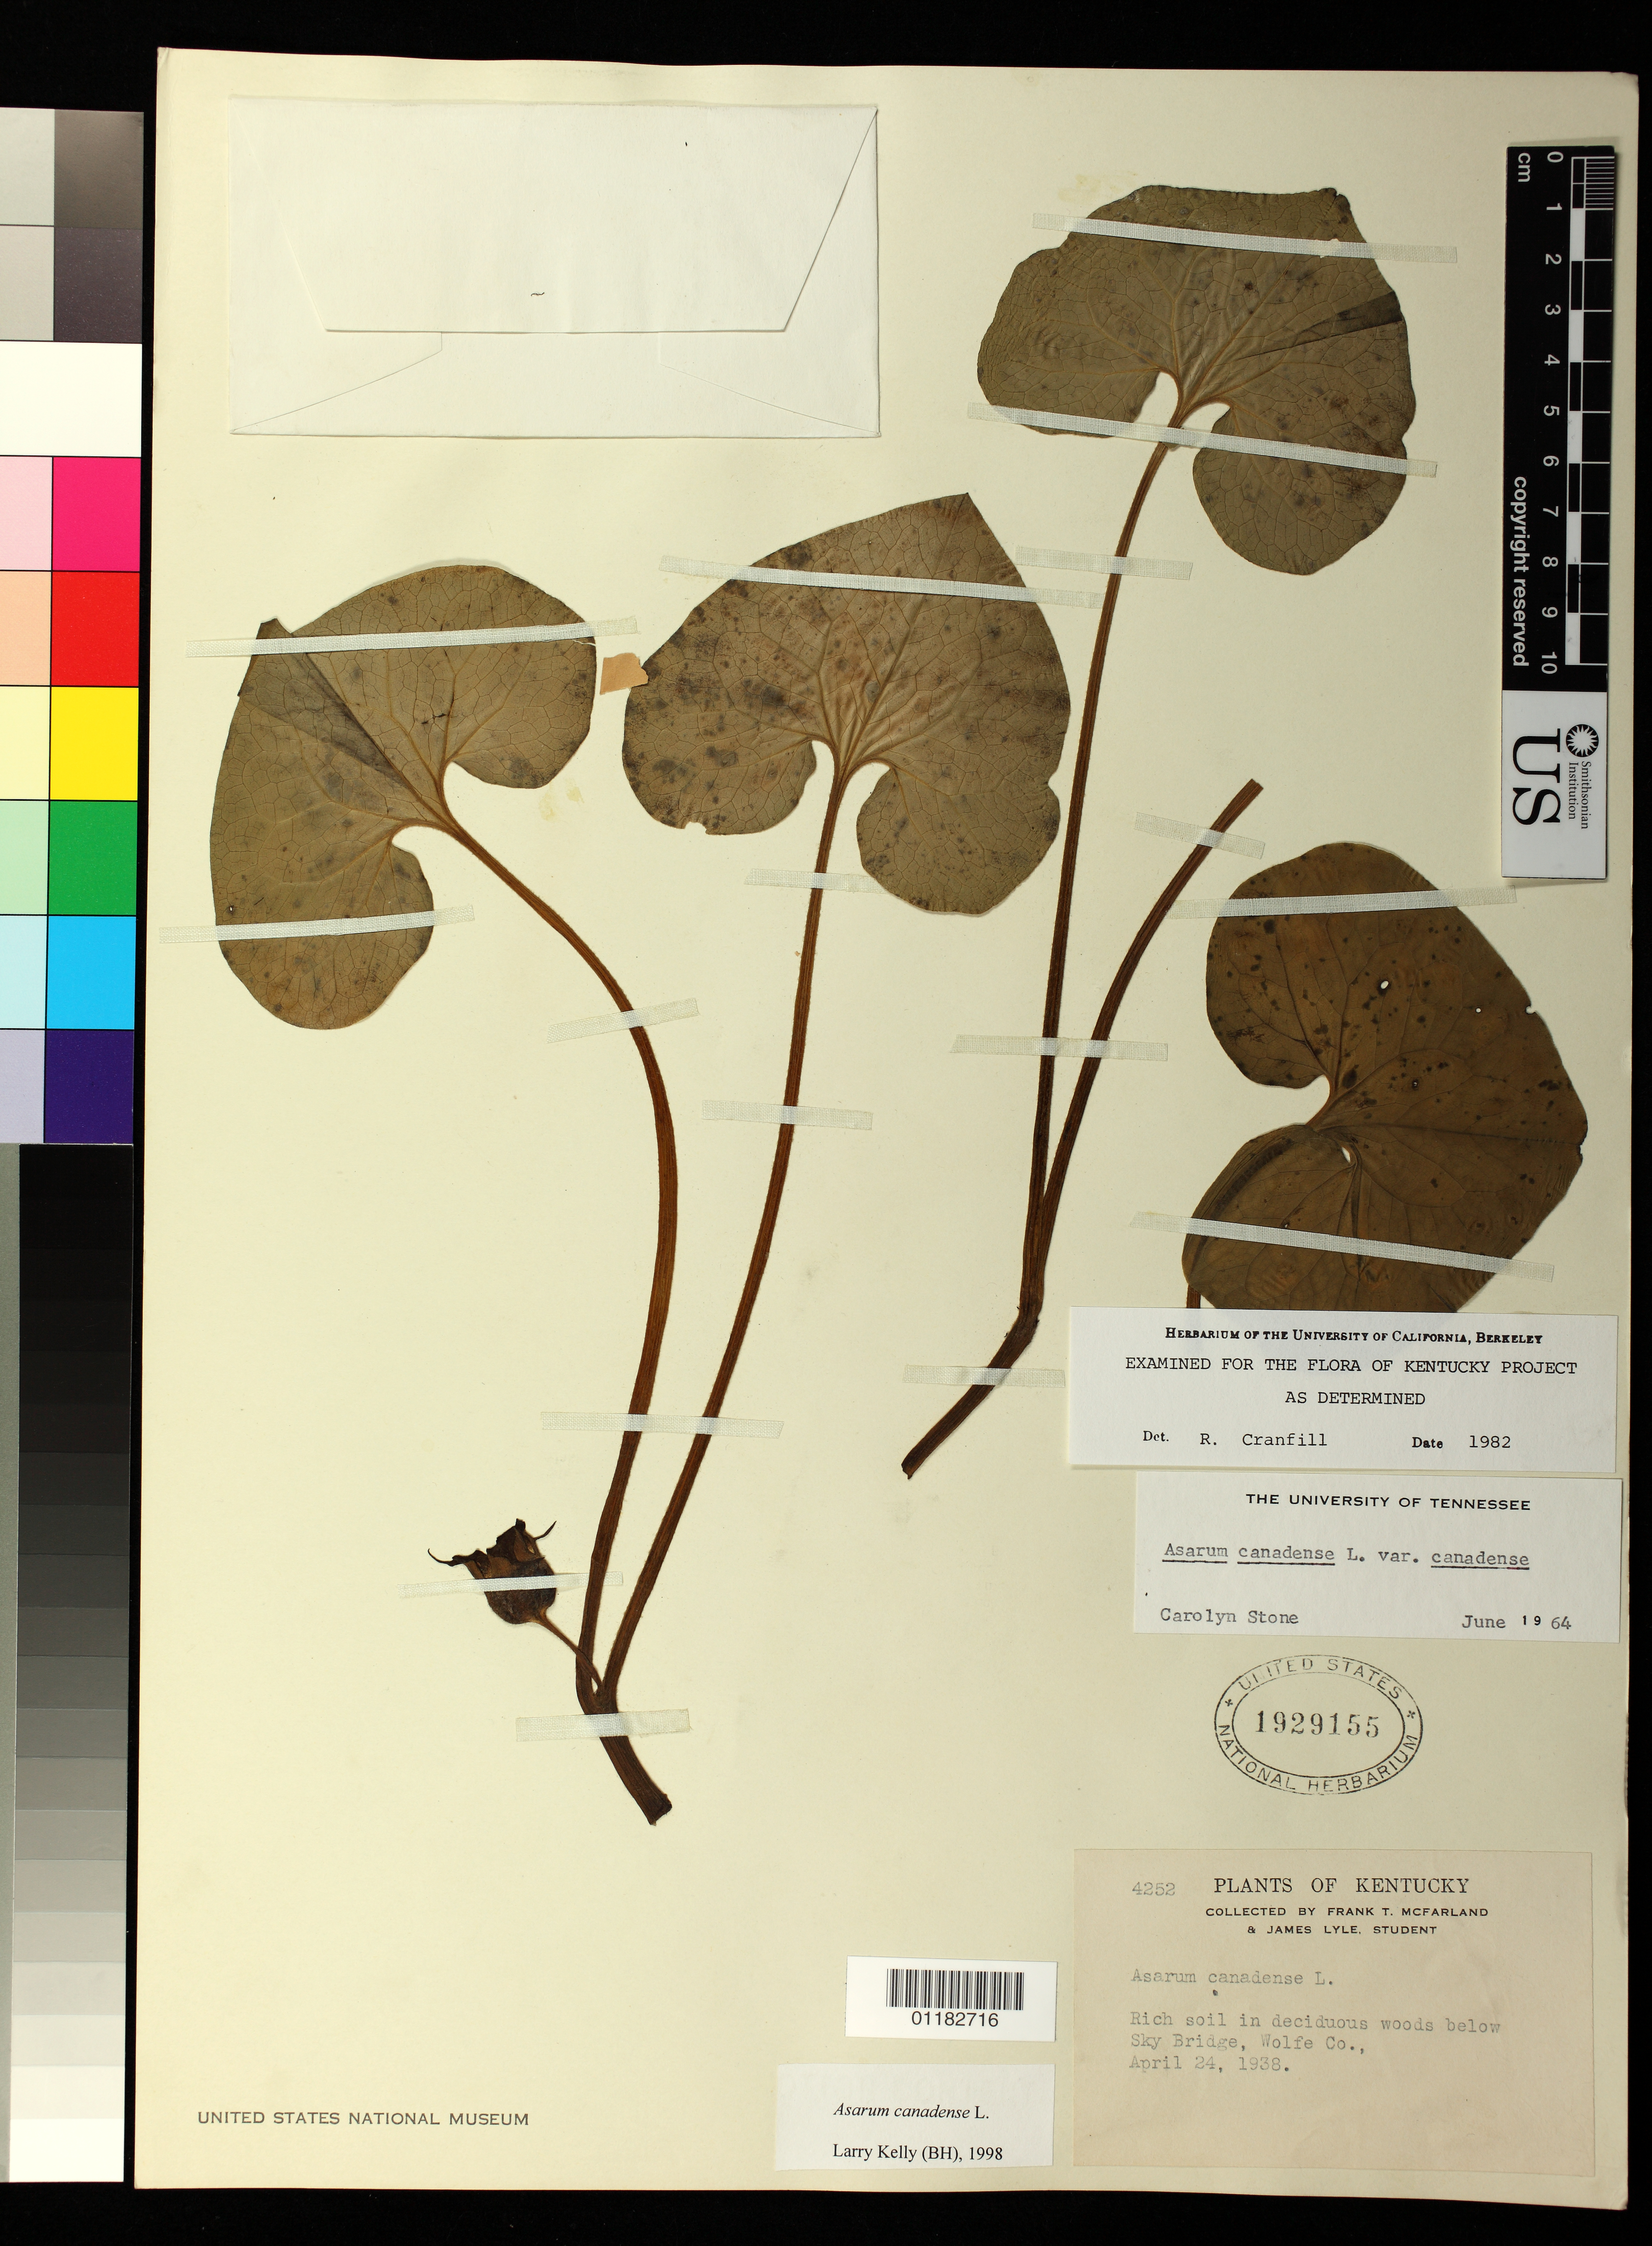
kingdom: Plantae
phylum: Tracheophyta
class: Magnoliopsida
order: Piperales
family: Aristolochiaceae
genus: Asarum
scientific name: Asarum canadense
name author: L.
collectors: F. T. McFarland & J. Lyle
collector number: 4252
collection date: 1938-04-24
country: United States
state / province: Kentucky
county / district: Wolfe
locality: In deciduous woods below Sky Bridge, Wolfe County.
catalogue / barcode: US 1929155